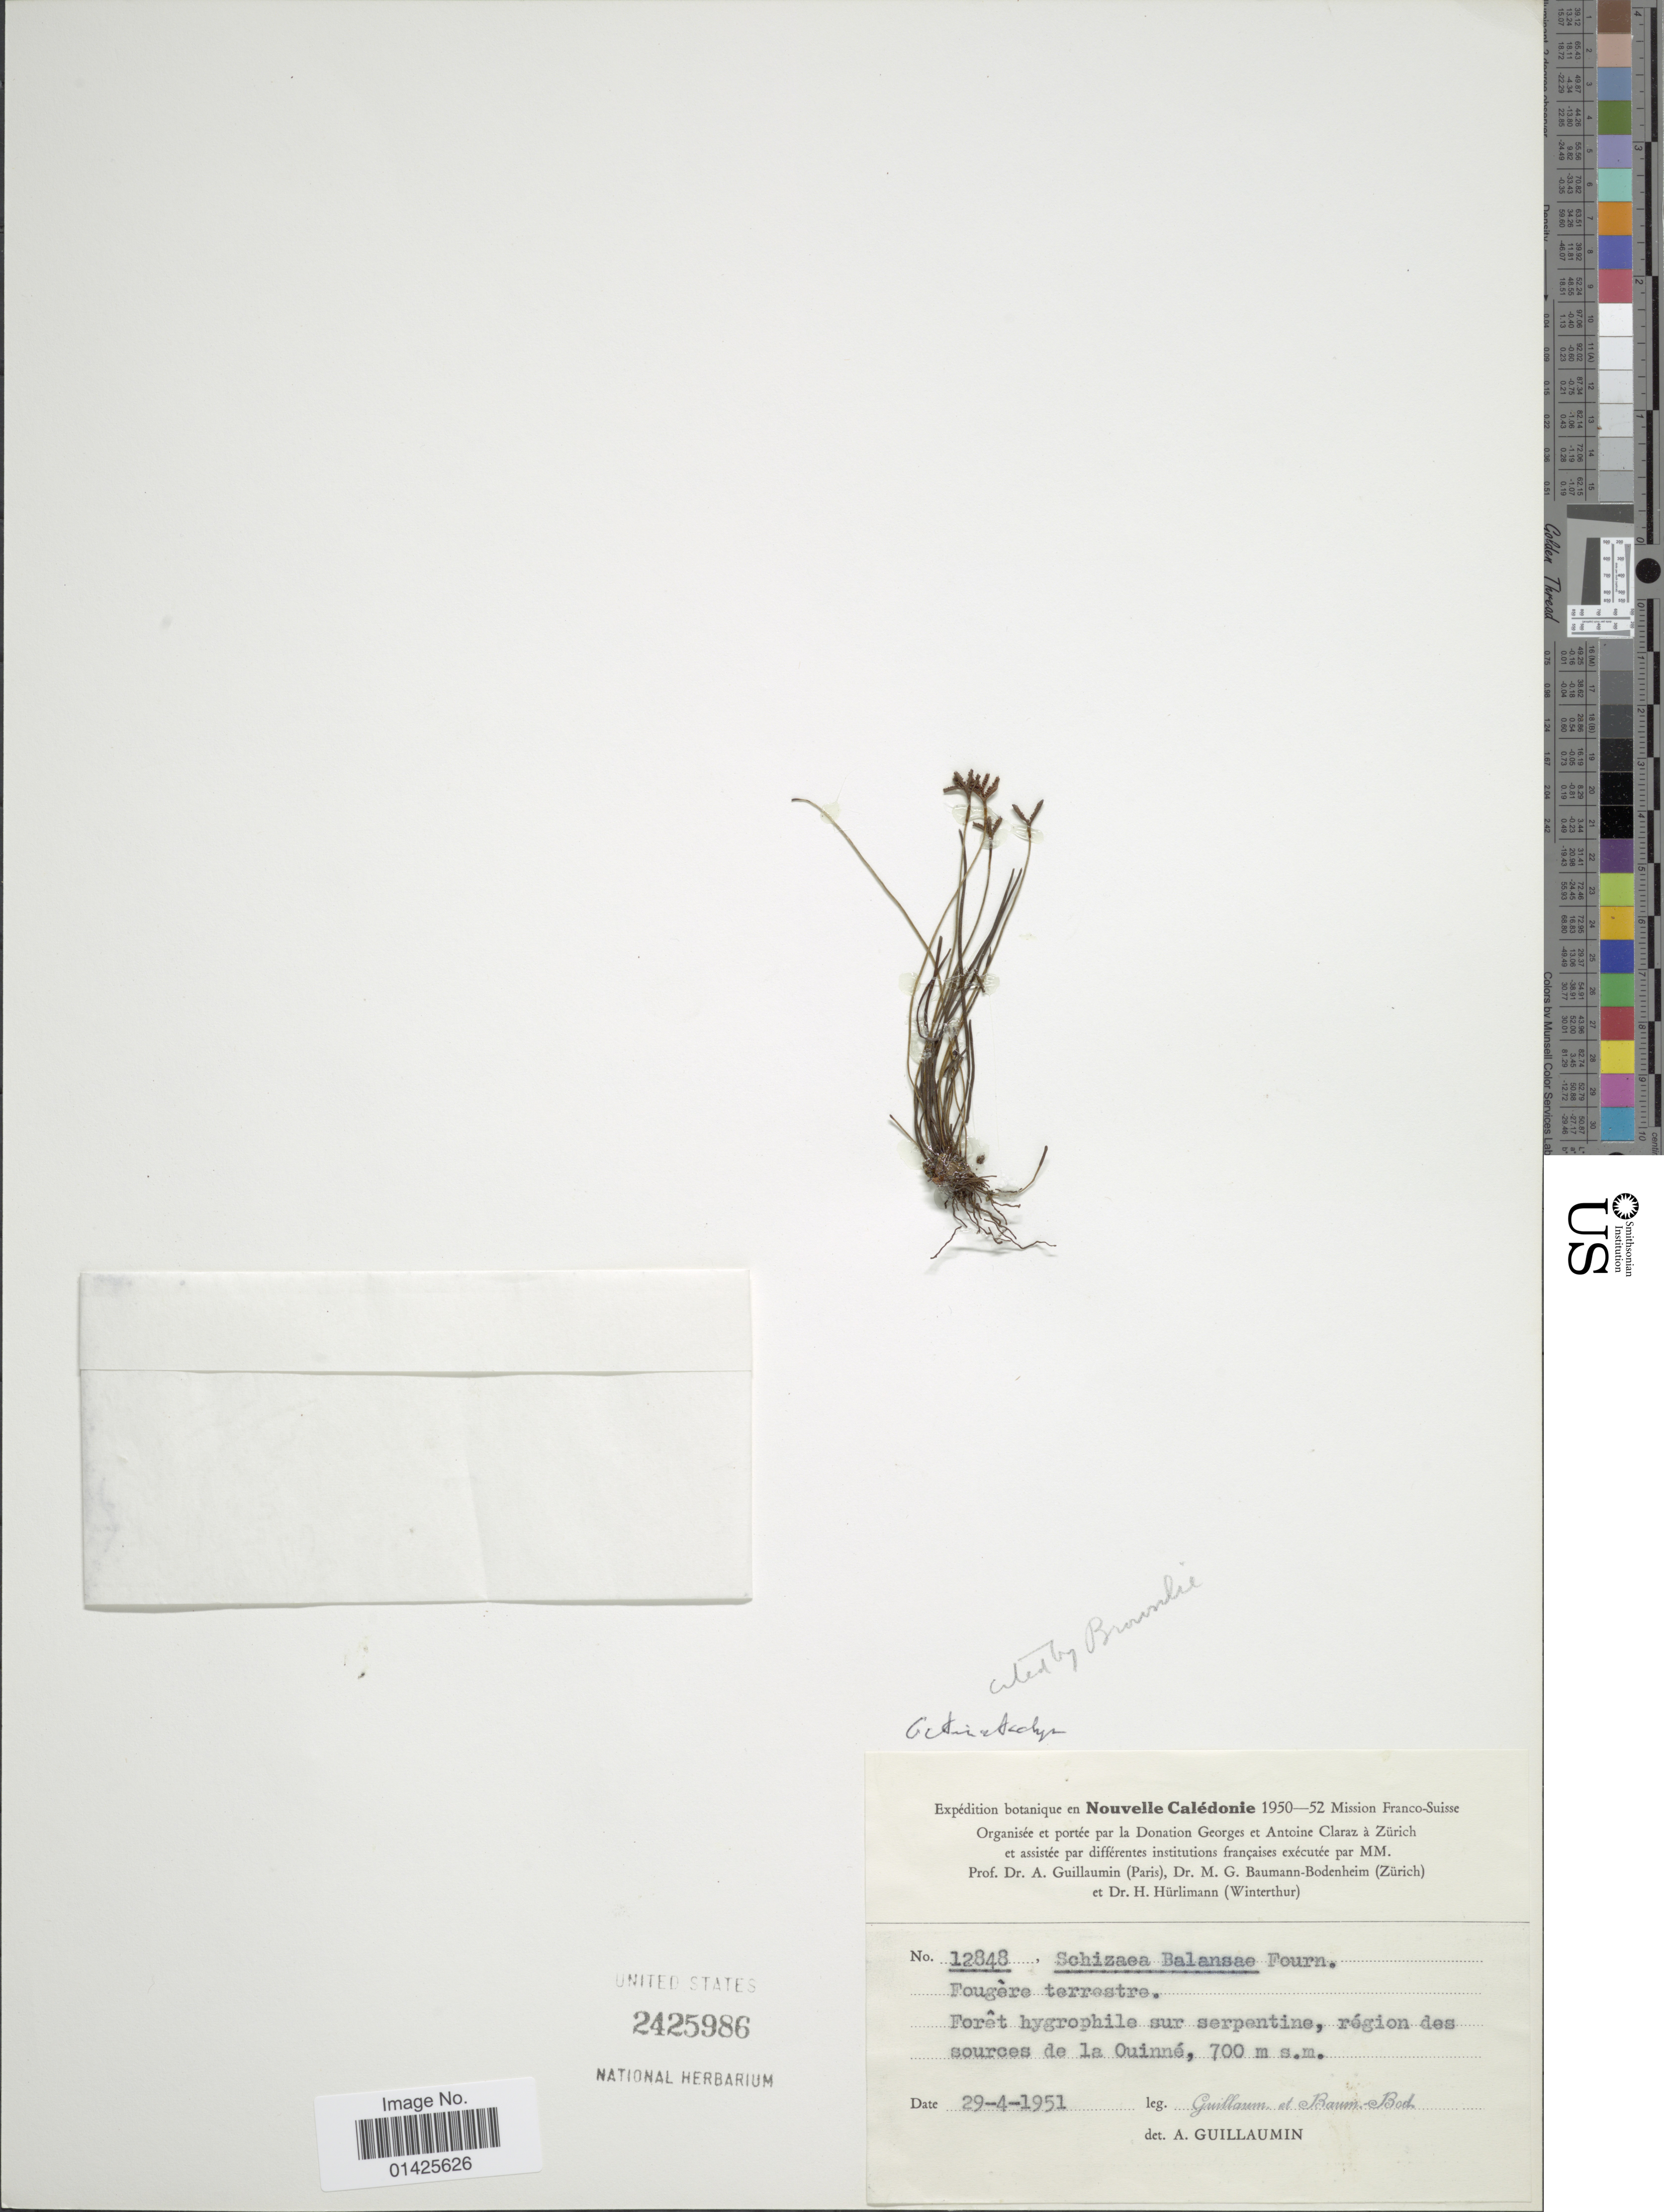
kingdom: Plantae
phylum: Tracheophyta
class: Polypodiopsida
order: Schizaeales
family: Schizaeaceae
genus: Actinostachys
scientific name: Actinostachys balansae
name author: (E. Fourn.) C.F. Reed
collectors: A. Guillaumin & M. G. Baumann-Bodenheim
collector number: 12848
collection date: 1951-04-29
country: New Caledonia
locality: Forêt hygrophile sur serpentine, region des sources de la Ouinné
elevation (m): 700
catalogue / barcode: US 2425986